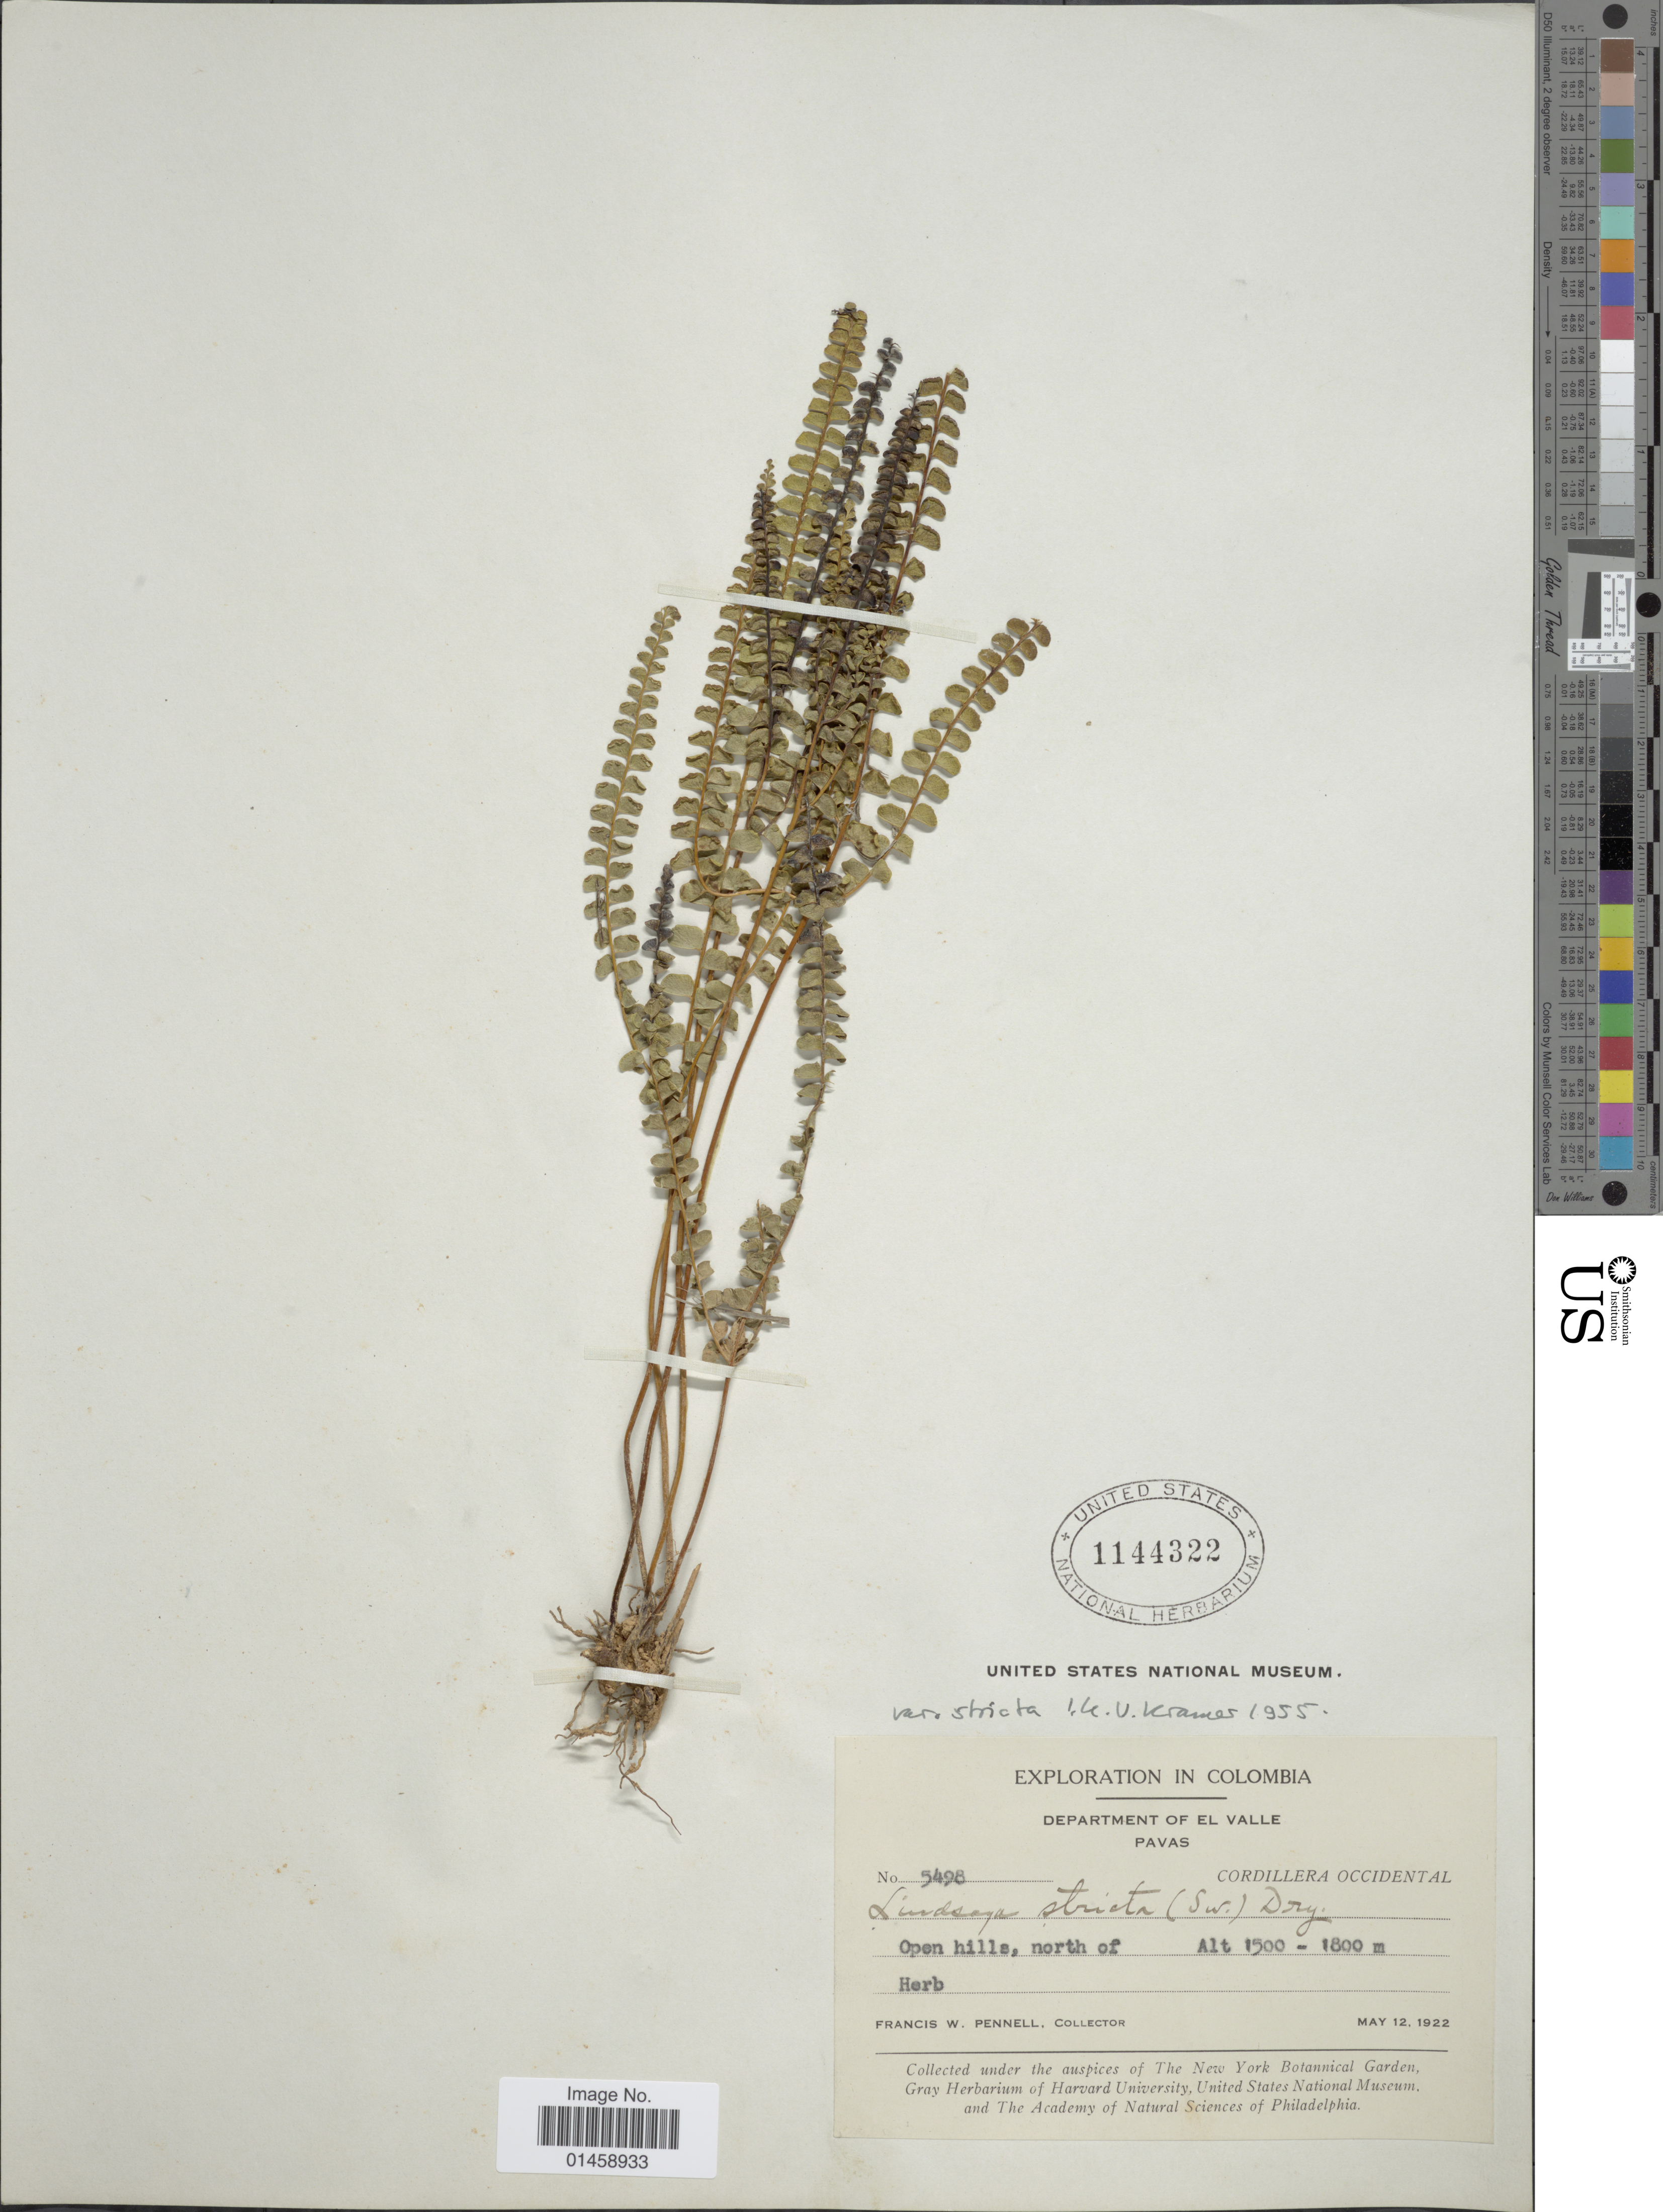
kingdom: Plantae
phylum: Tracheophyta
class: Polypodiopsida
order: Polypodiales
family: Lindsaeaceae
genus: Lindsaea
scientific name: Lindsaea stricta f. stricta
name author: (Sw.) Dryand.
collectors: F. W. Pennell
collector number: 5498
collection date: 1922-05-12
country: Colombia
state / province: Valle del Cauca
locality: Department of El Valle, Pavas, Cordillera Occidental, open hills, north of.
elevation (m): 1500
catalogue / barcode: US 1144322